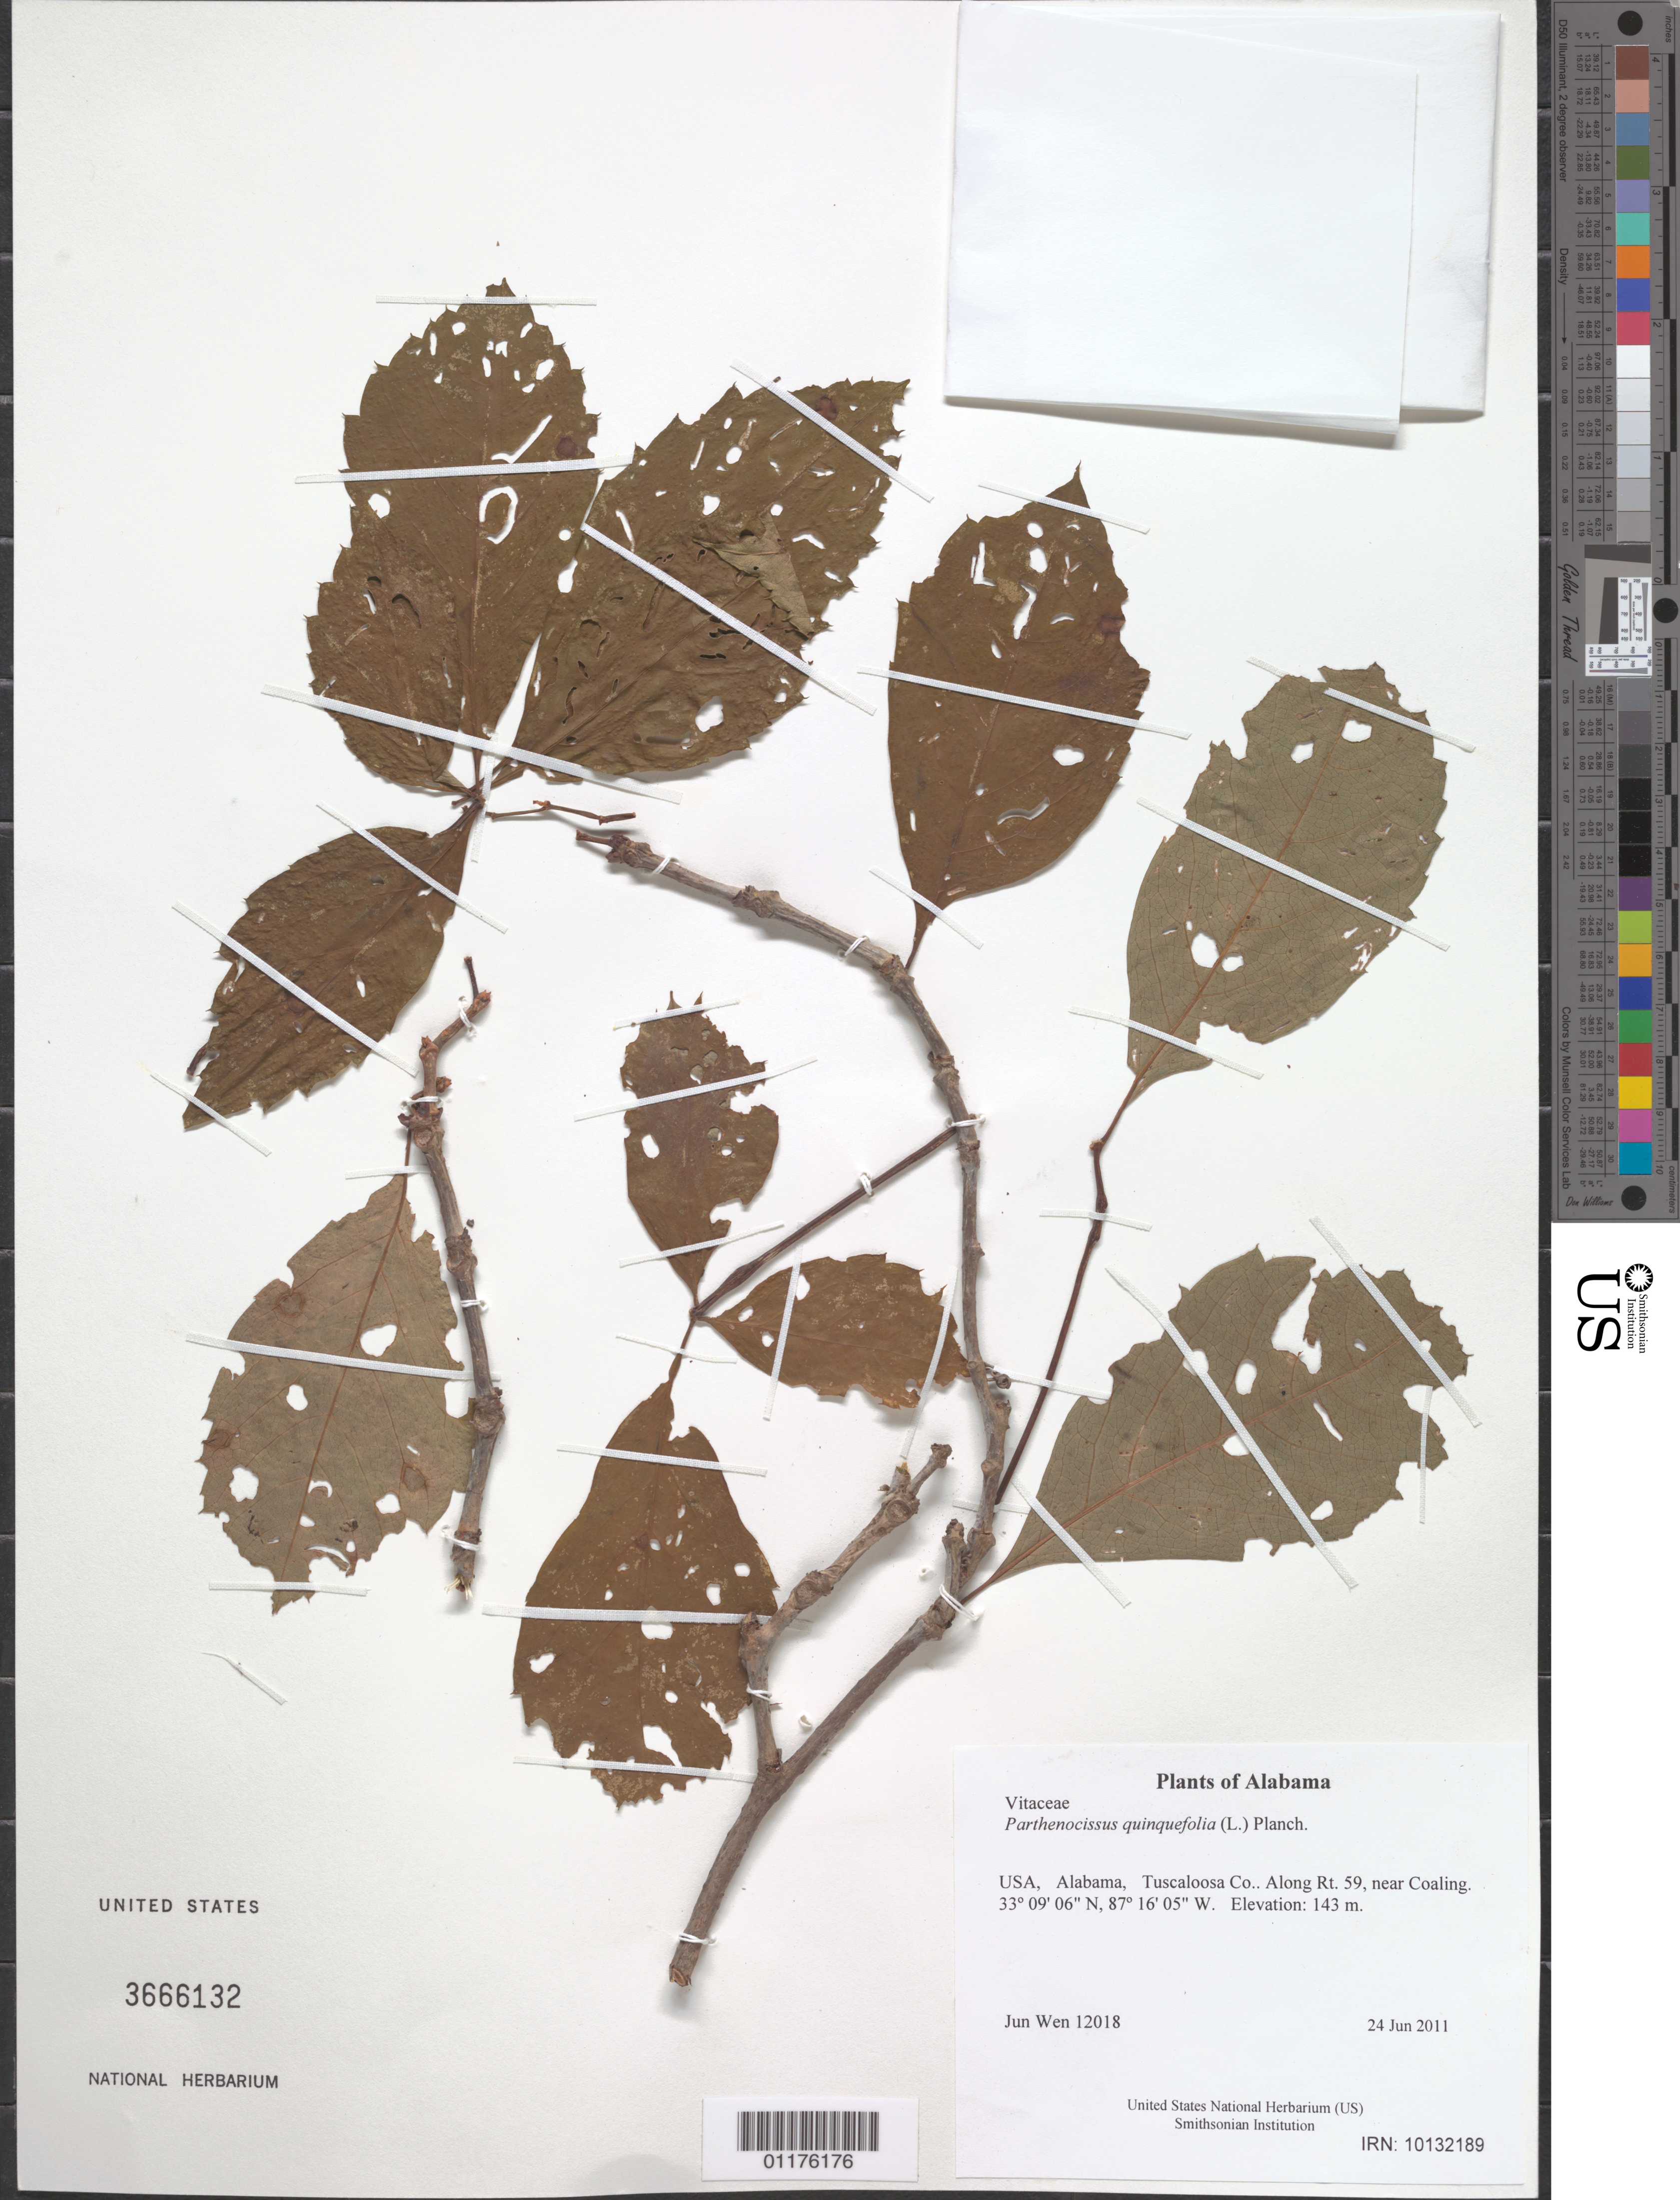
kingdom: Plantae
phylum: Tracheophyta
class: Magnoliopsida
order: Vitales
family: Vitaceae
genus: Parthenocissus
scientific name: Parthenocissus quinquefolia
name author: (L.) Planch.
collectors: J. Wen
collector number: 12018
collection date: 2011-06-24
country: United States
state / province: Alabama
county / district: Tuscaloosa Co.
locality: Along Rt. 59, near Coaling.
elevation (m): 143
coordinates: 33 09.105 N, 87 16.088 W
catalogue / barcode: US 3666132